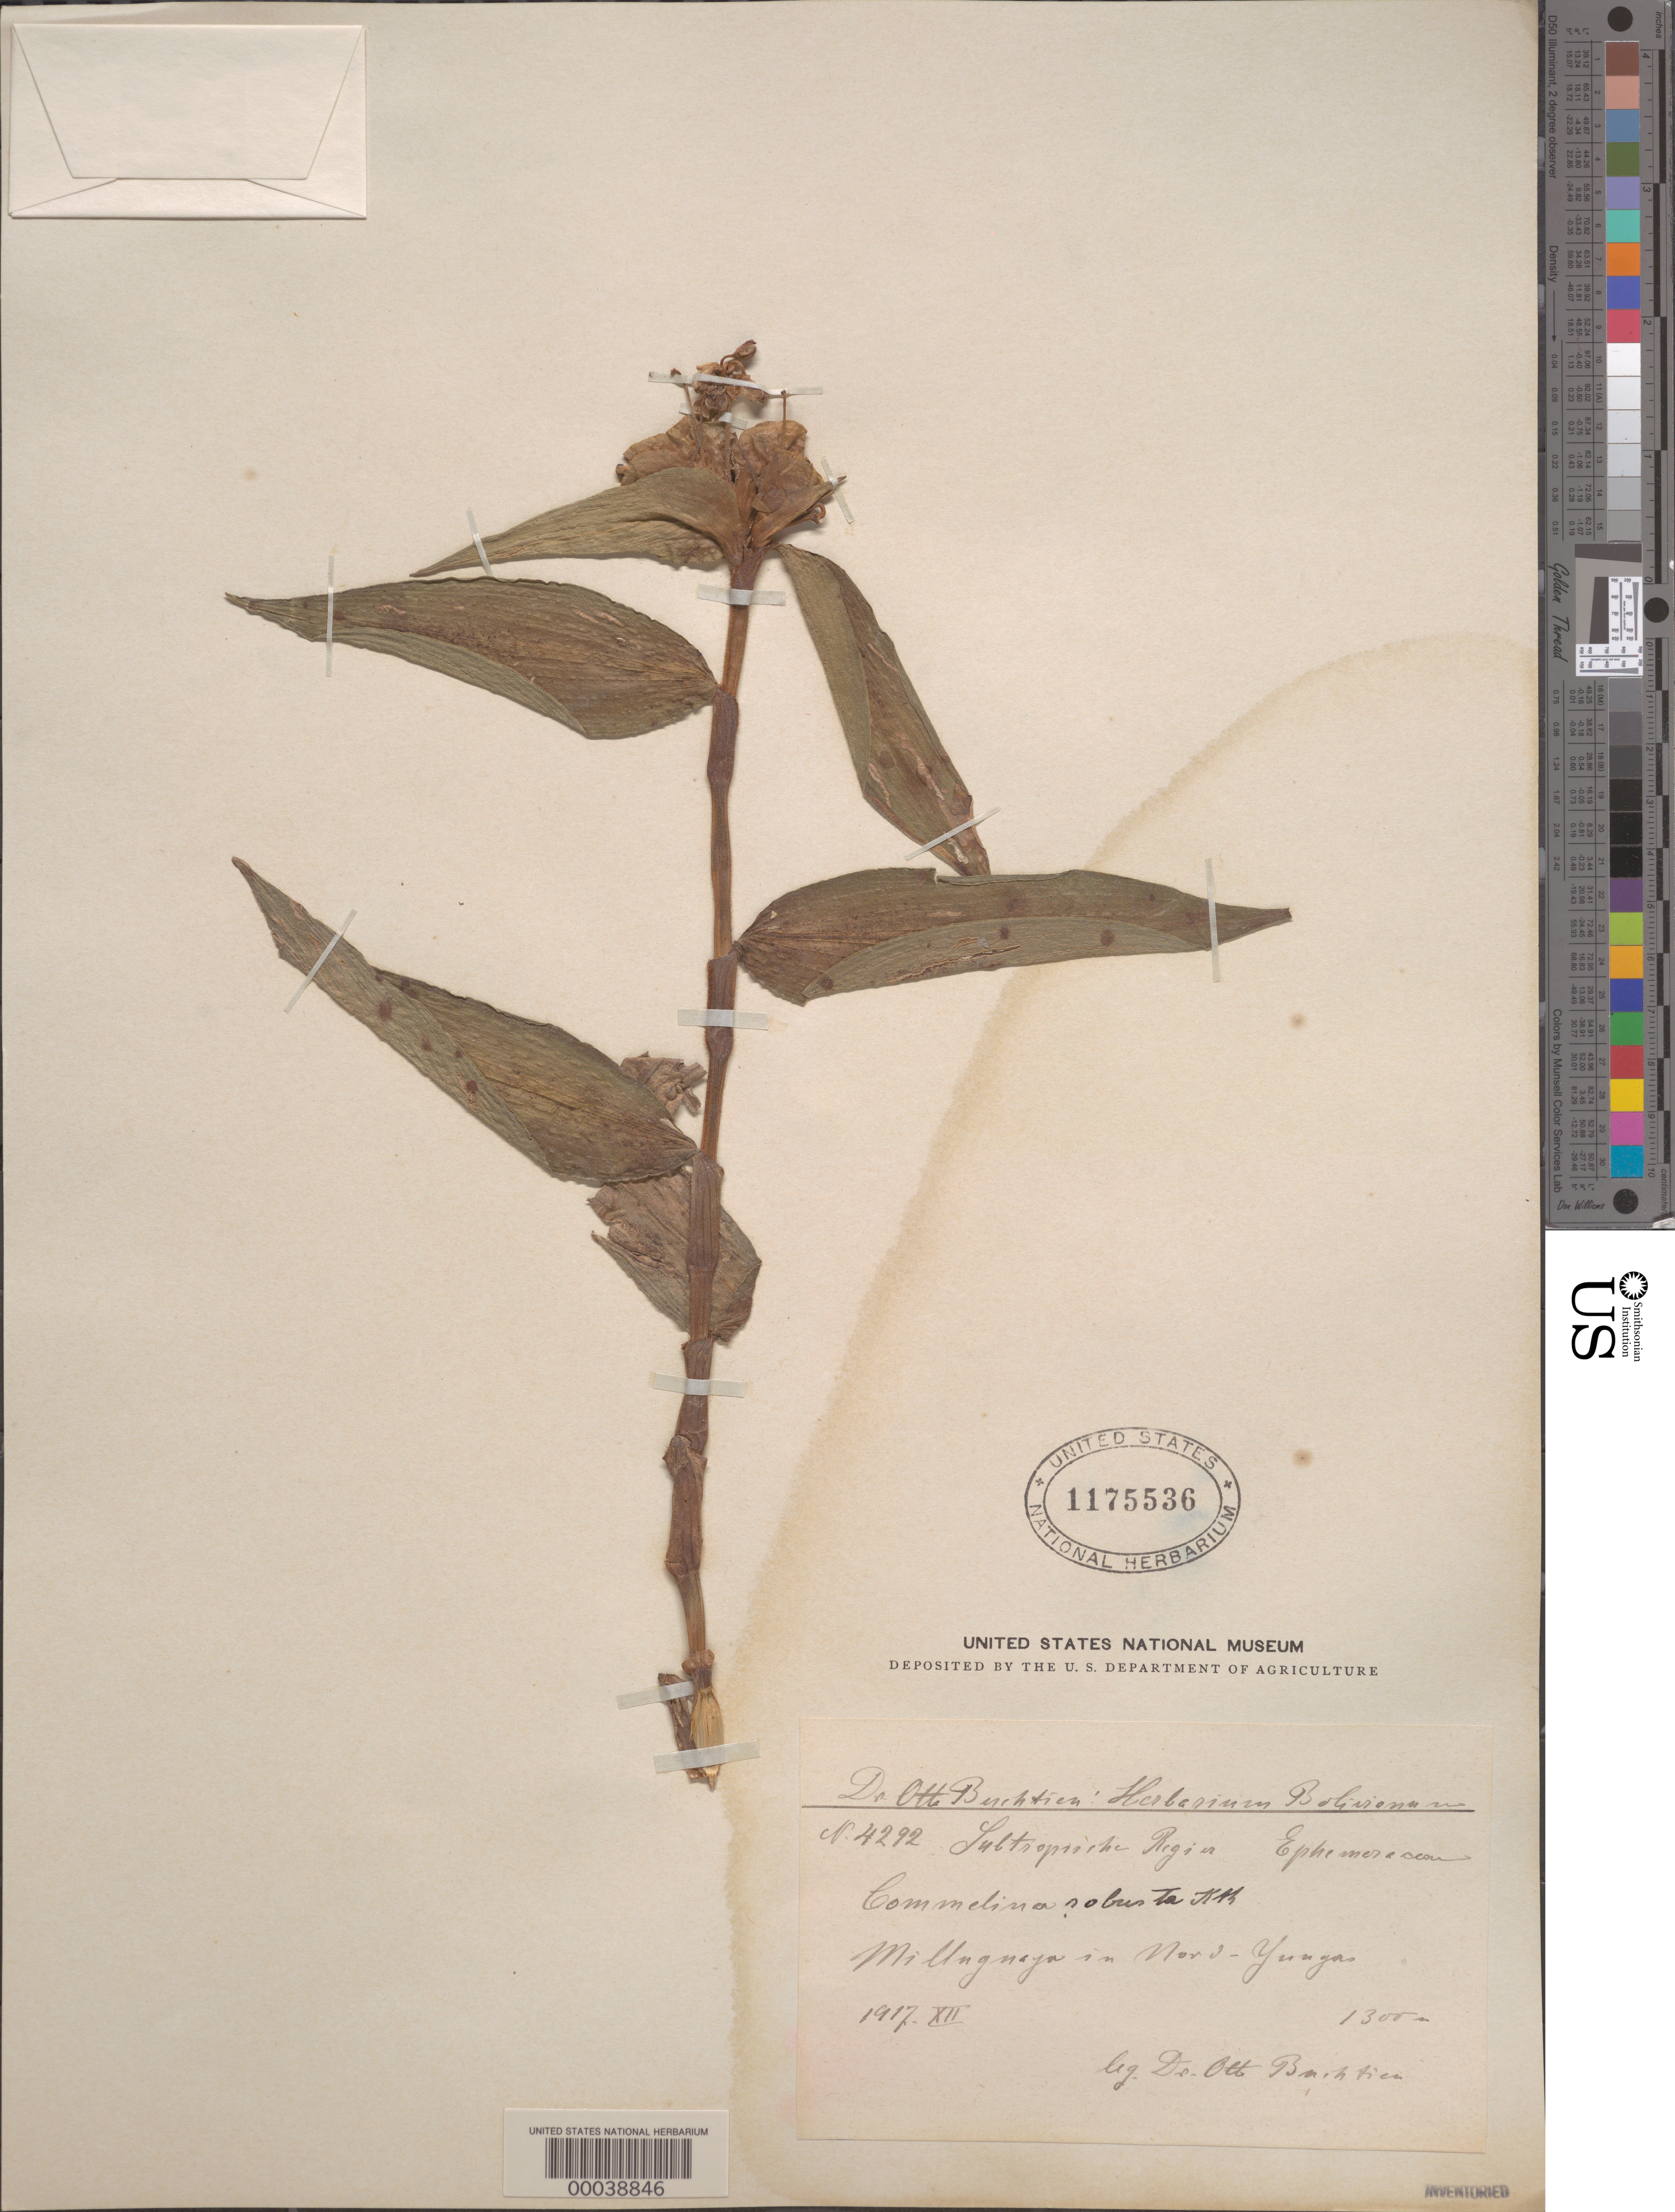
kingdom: Plantae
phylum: Tracheophyta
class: Liliopsida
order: Commelinales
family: Commelinaceae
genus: Commelina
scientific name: Commelina obliqua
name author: Vahl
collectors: O. Buchtien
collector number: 4292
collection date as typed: Dec 1917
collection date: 1917-12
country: Bolivia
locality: Milluguaya in N Yungas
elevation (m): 1300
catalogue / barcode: US 1175536